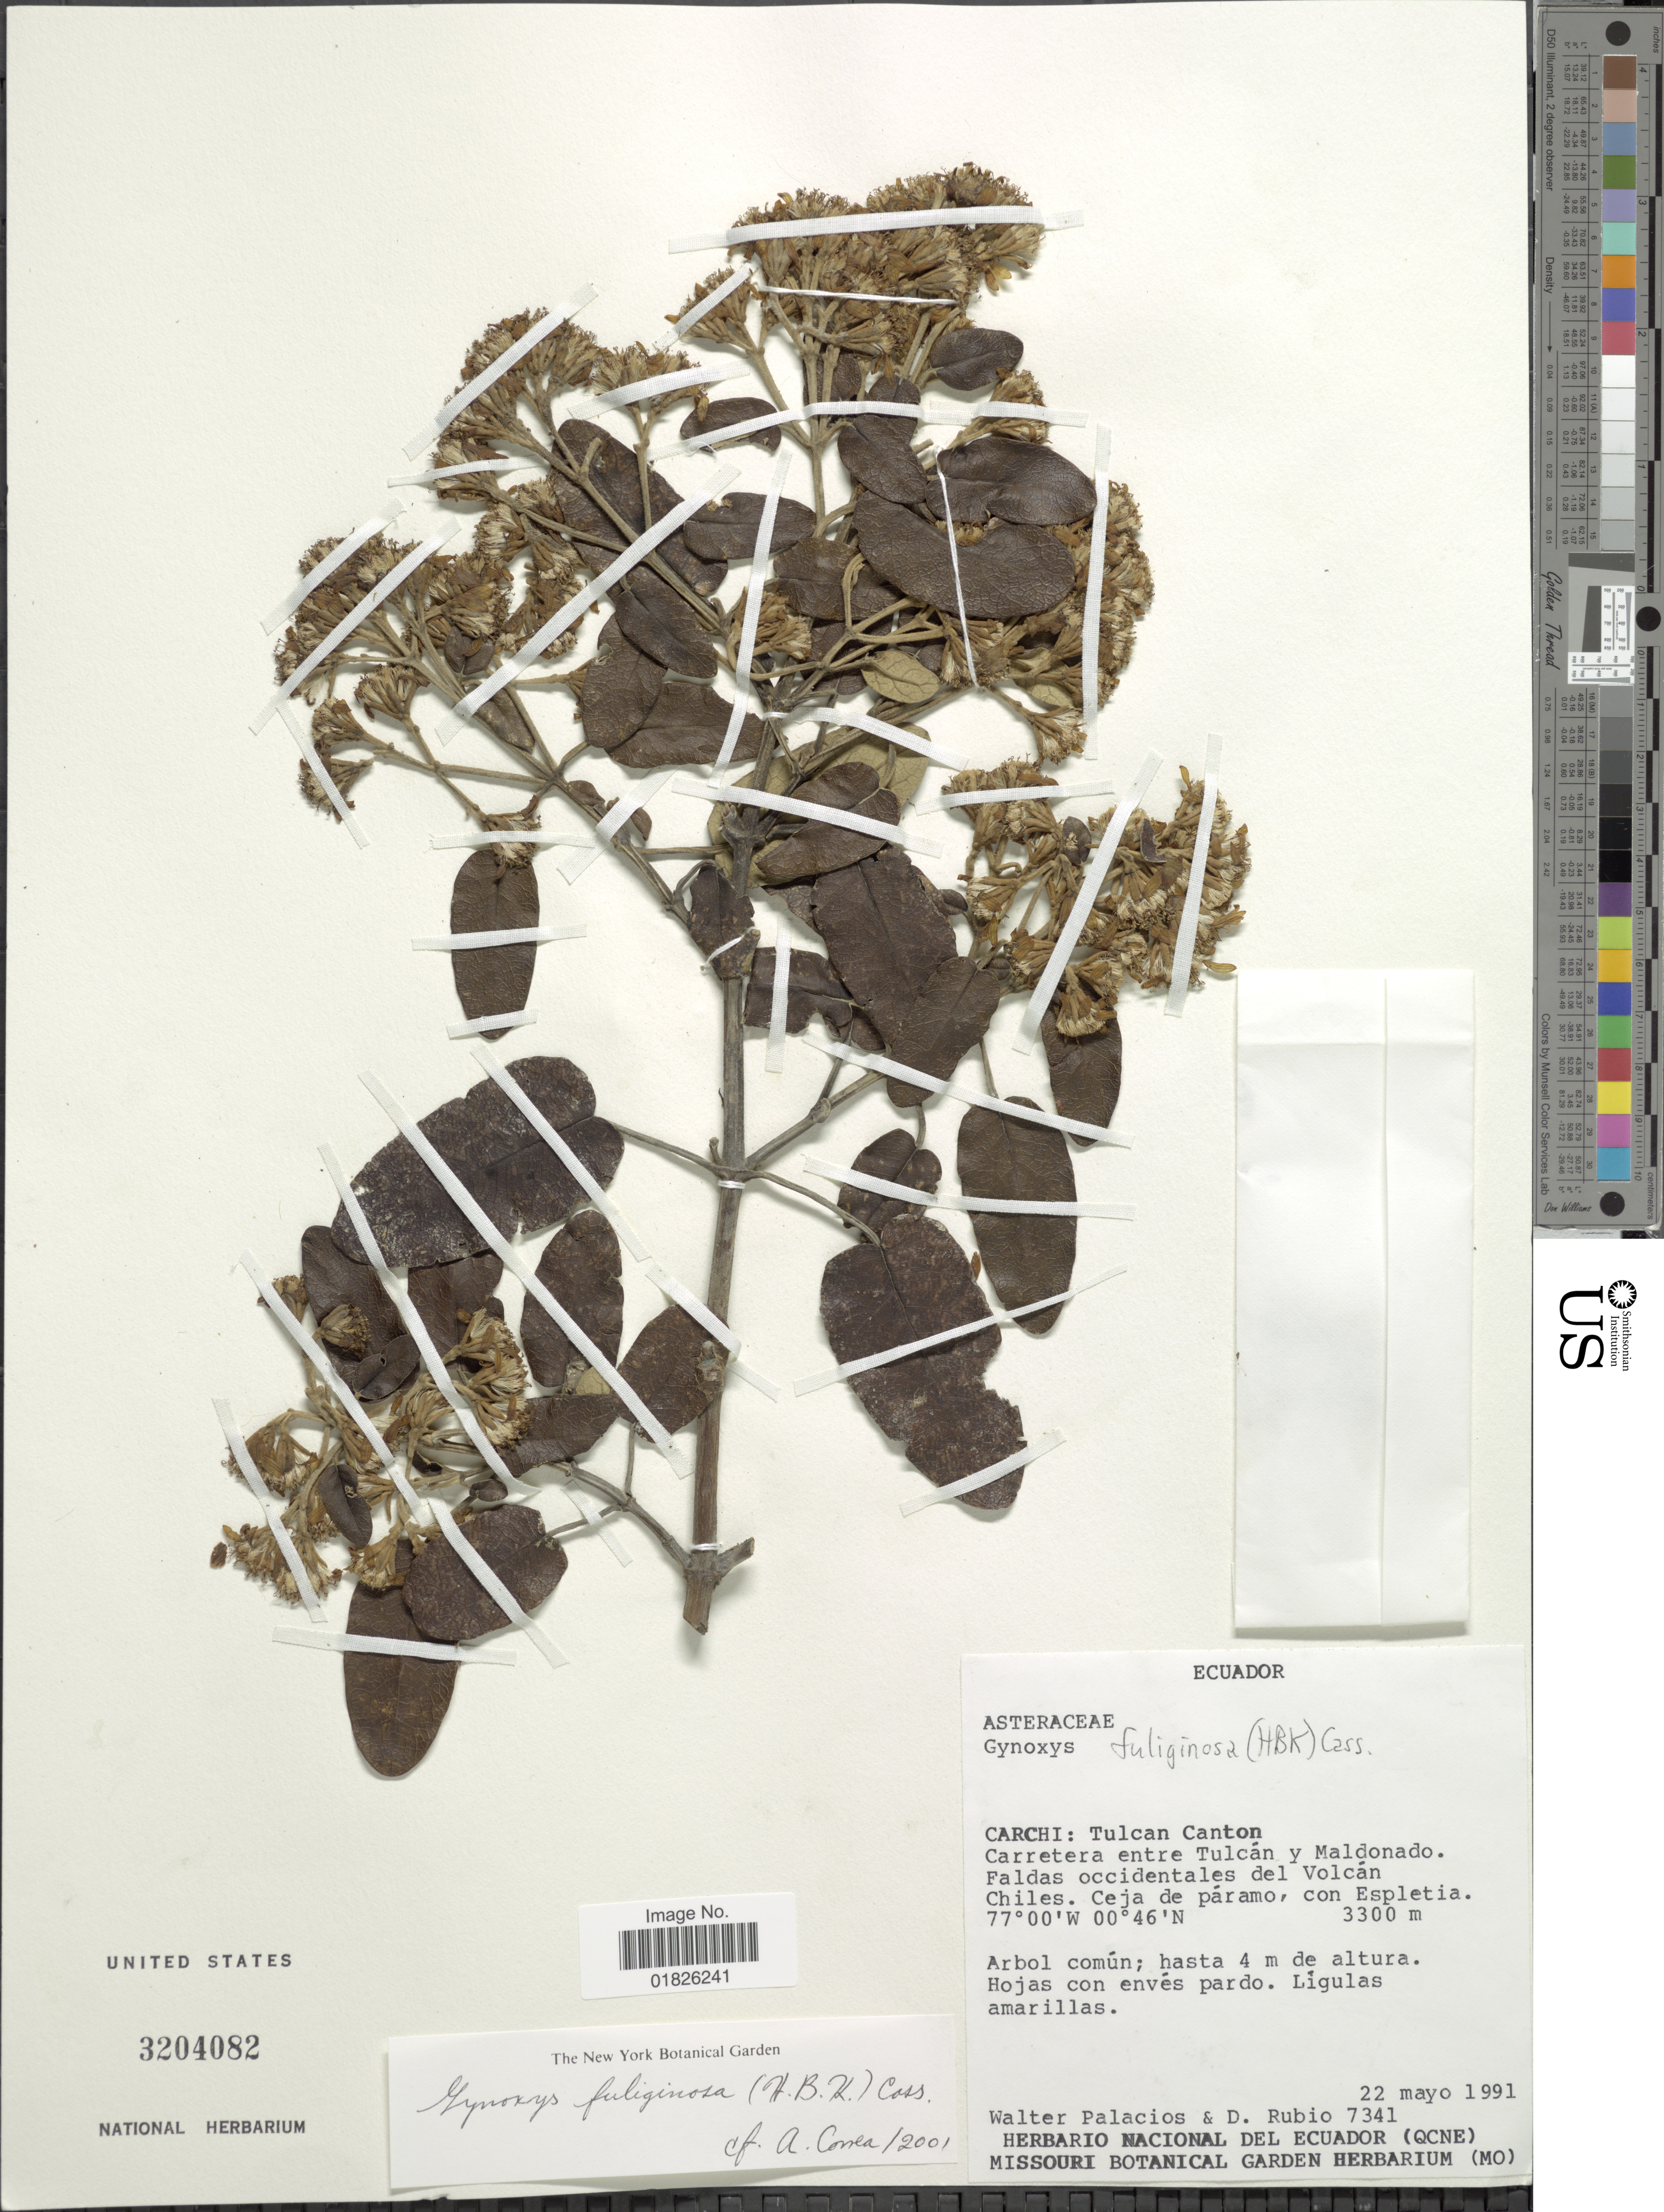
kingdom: Plantae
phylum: Tracheophyta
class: Magnoliopsida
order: Asterales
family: Asteraceae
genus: Gynoxys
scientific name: Gynoxys fuliginosa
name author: Cass.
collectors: W. Palacios & D. Rubio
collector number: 7341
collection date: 1991-05-22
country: Ecuador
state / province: Carchi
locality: Tulcan Canton, Carretera entre Tulcán y Maldonado, Faldas occidentales del Volcán Chiles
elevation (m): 1006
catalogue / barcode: US 3204082